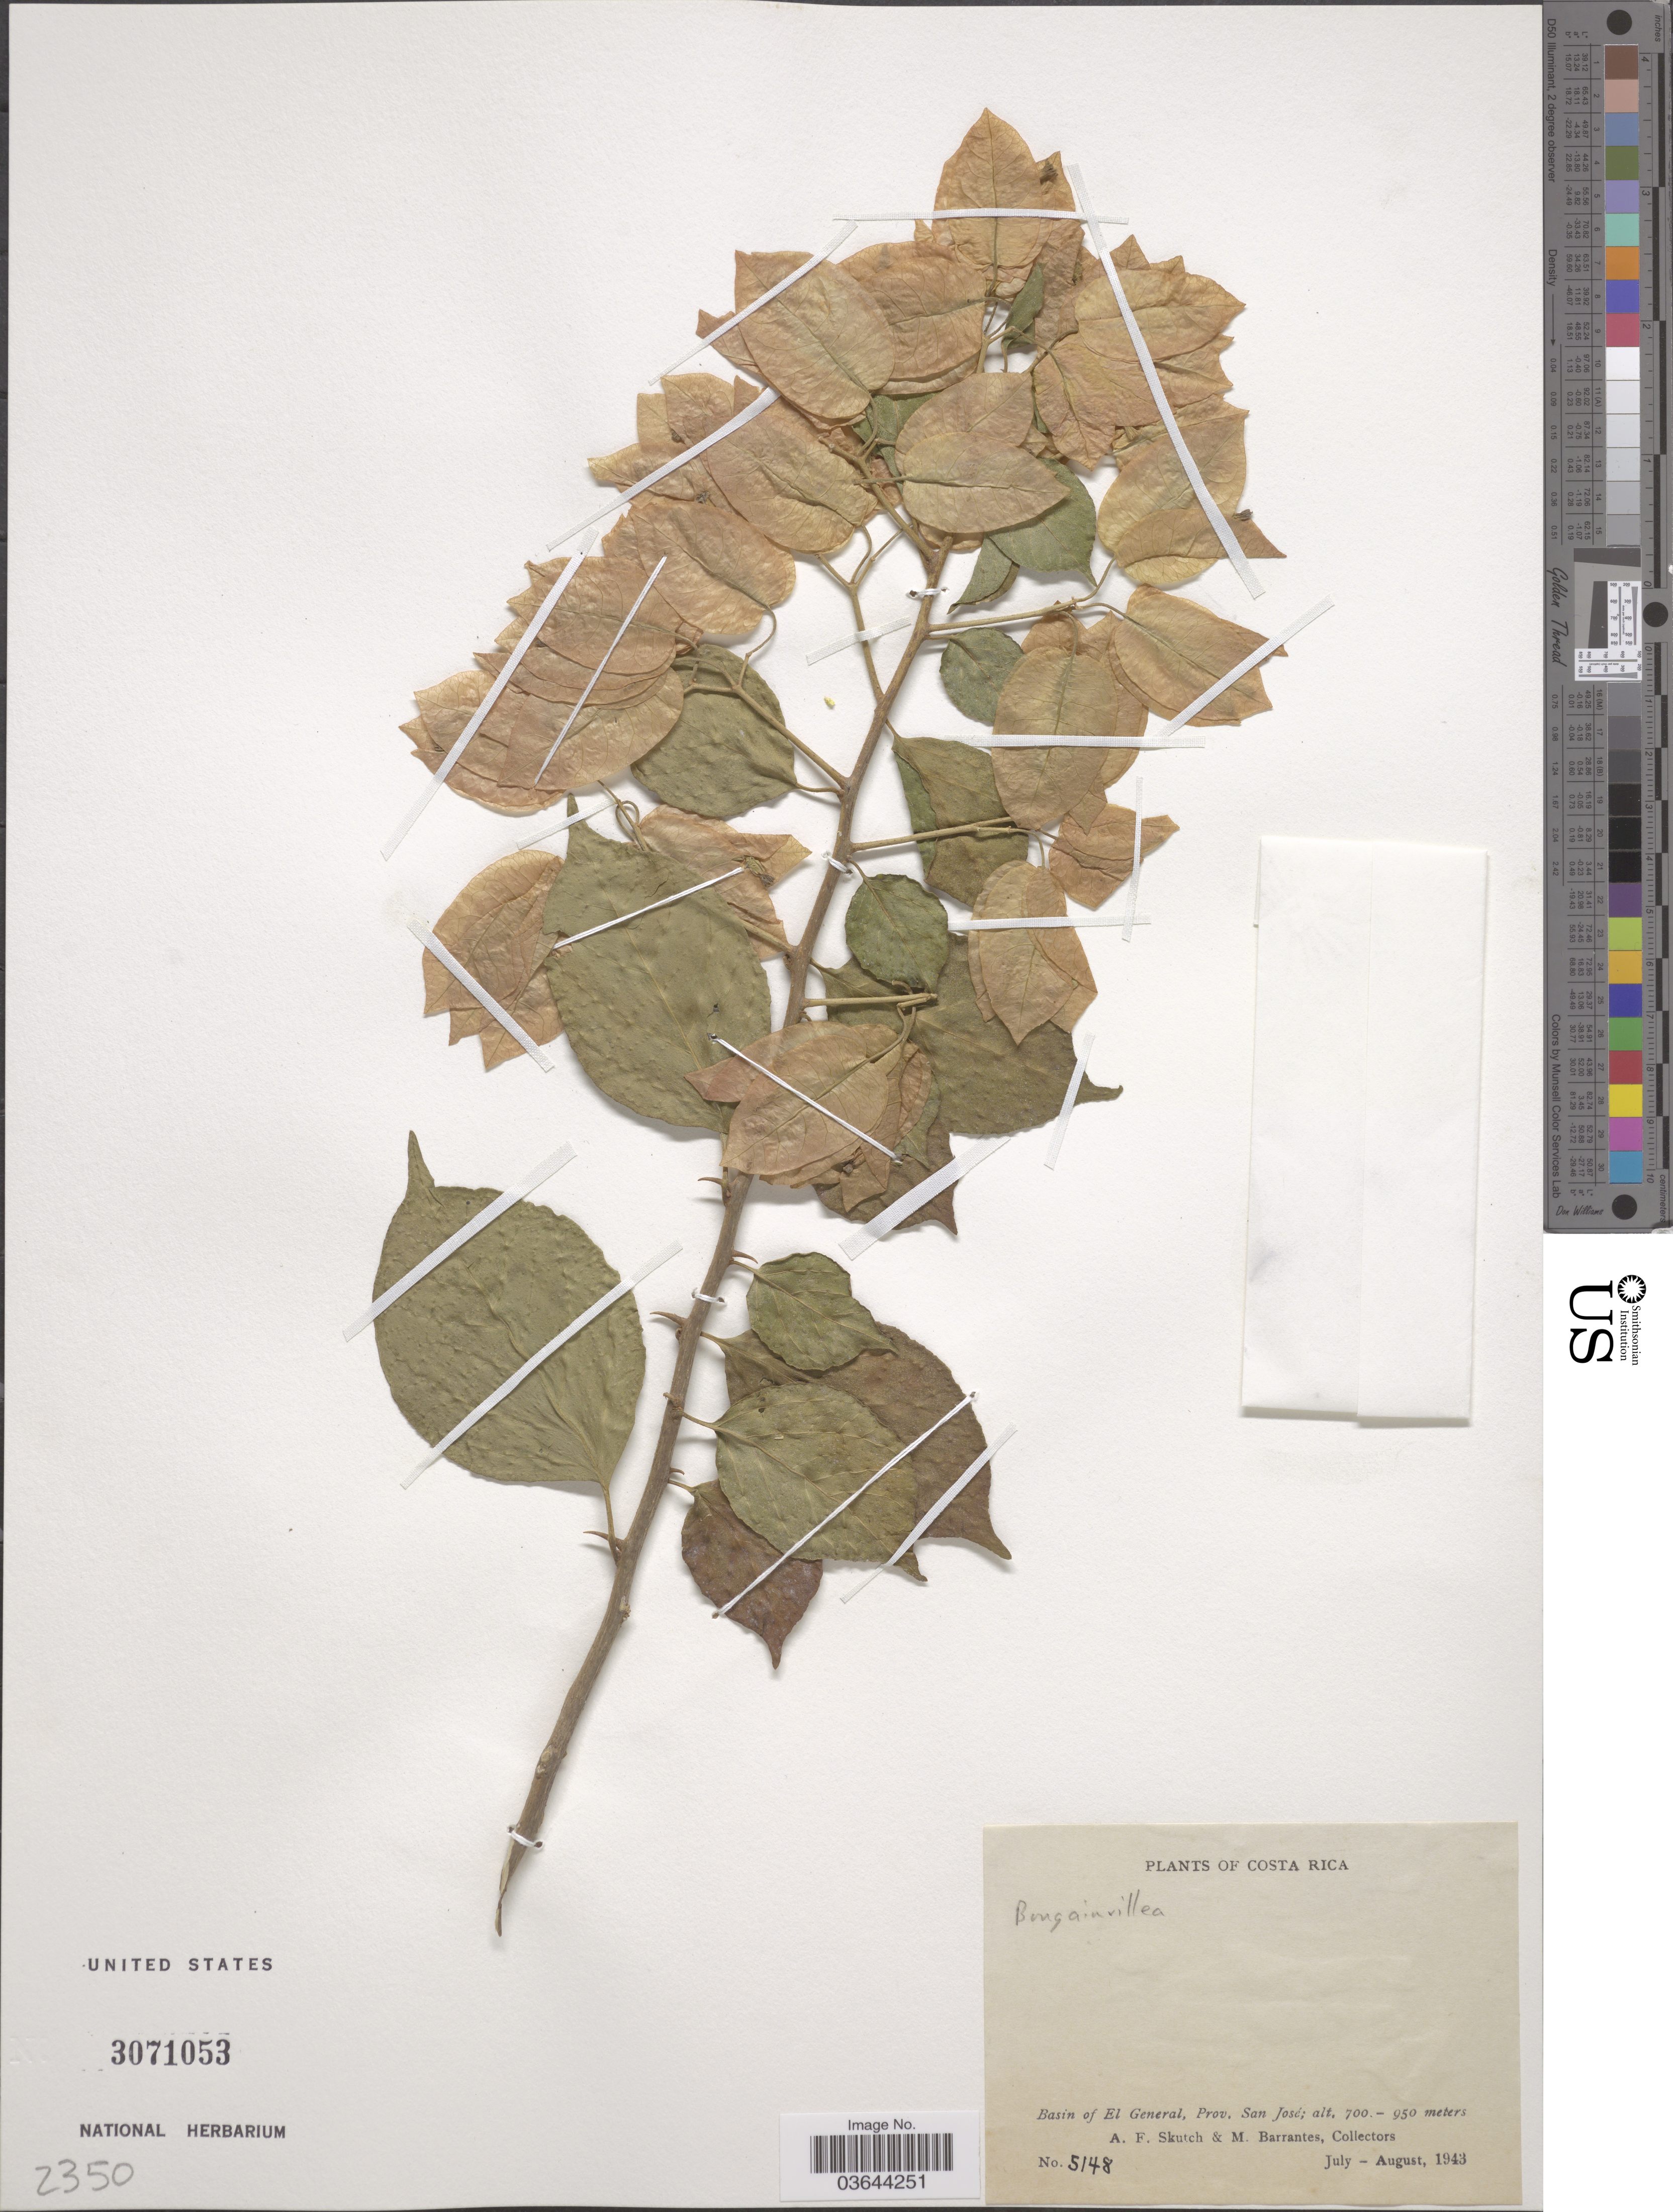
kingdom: Plantae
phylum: Tracheophyta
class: Magnoliopsida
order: Caryophyllales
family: Nyctaginaceae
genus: Bougainvillea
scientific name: Bougainvillea sp.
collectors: A. F. Skutch & M. Barrantes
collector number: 5148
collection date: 1943-07/1943-08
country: Costa Rica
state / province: San José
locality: Basin of El General.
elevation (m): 700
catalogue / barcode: US 3071053